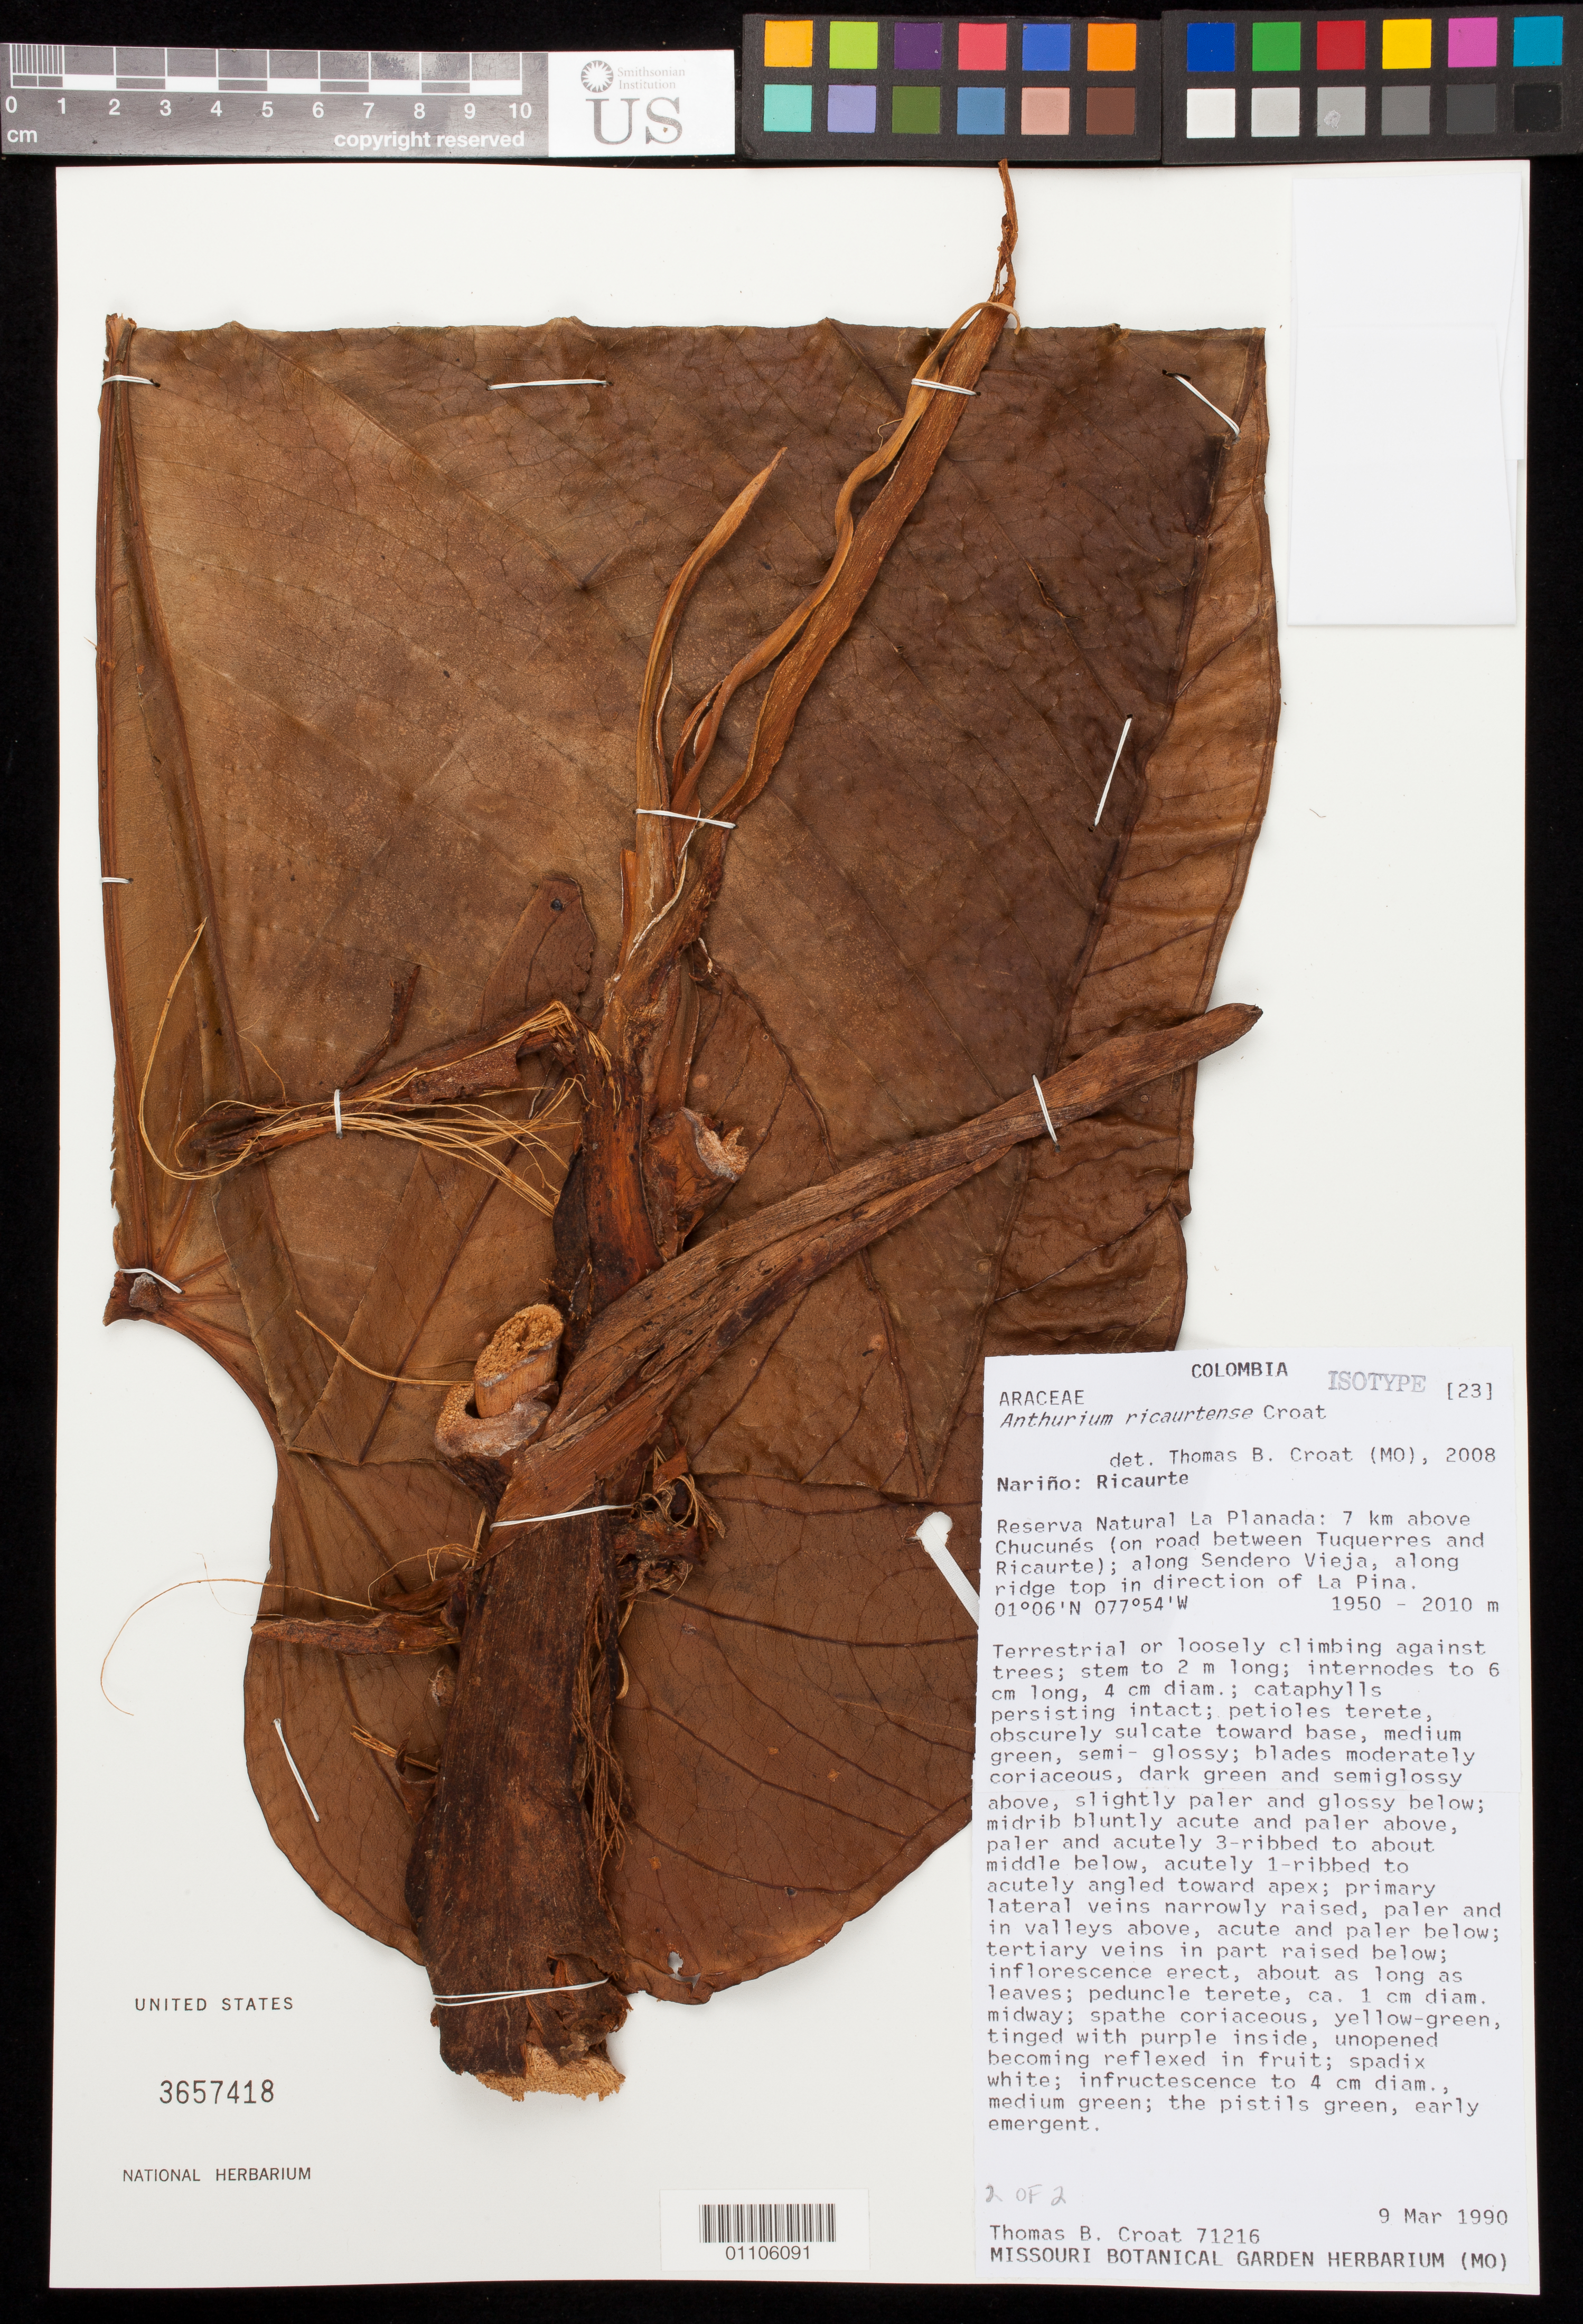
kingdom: Plantae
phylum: Tracheophyta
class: Liliopsida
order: Alismatales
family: Araceae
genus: Anthurium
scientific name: Anthurium ricaurtense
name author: Croat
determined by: Croat, Thomas B., Missouri Botanical Garden (MO)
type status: Isotype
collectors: T. B. Croat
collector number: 71216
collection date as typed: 09 Mar 1990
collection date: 1990-03-09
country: Colombia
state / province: Nariño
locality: Nariño: Ricaurte. Reserva Natural La Planada: 7 km above Chucunés (on road between Tuquerres and Ricaurte); along Sendero Vieja, along ridge top in direction of La Pina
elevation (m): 1950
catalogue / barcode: US 3657418